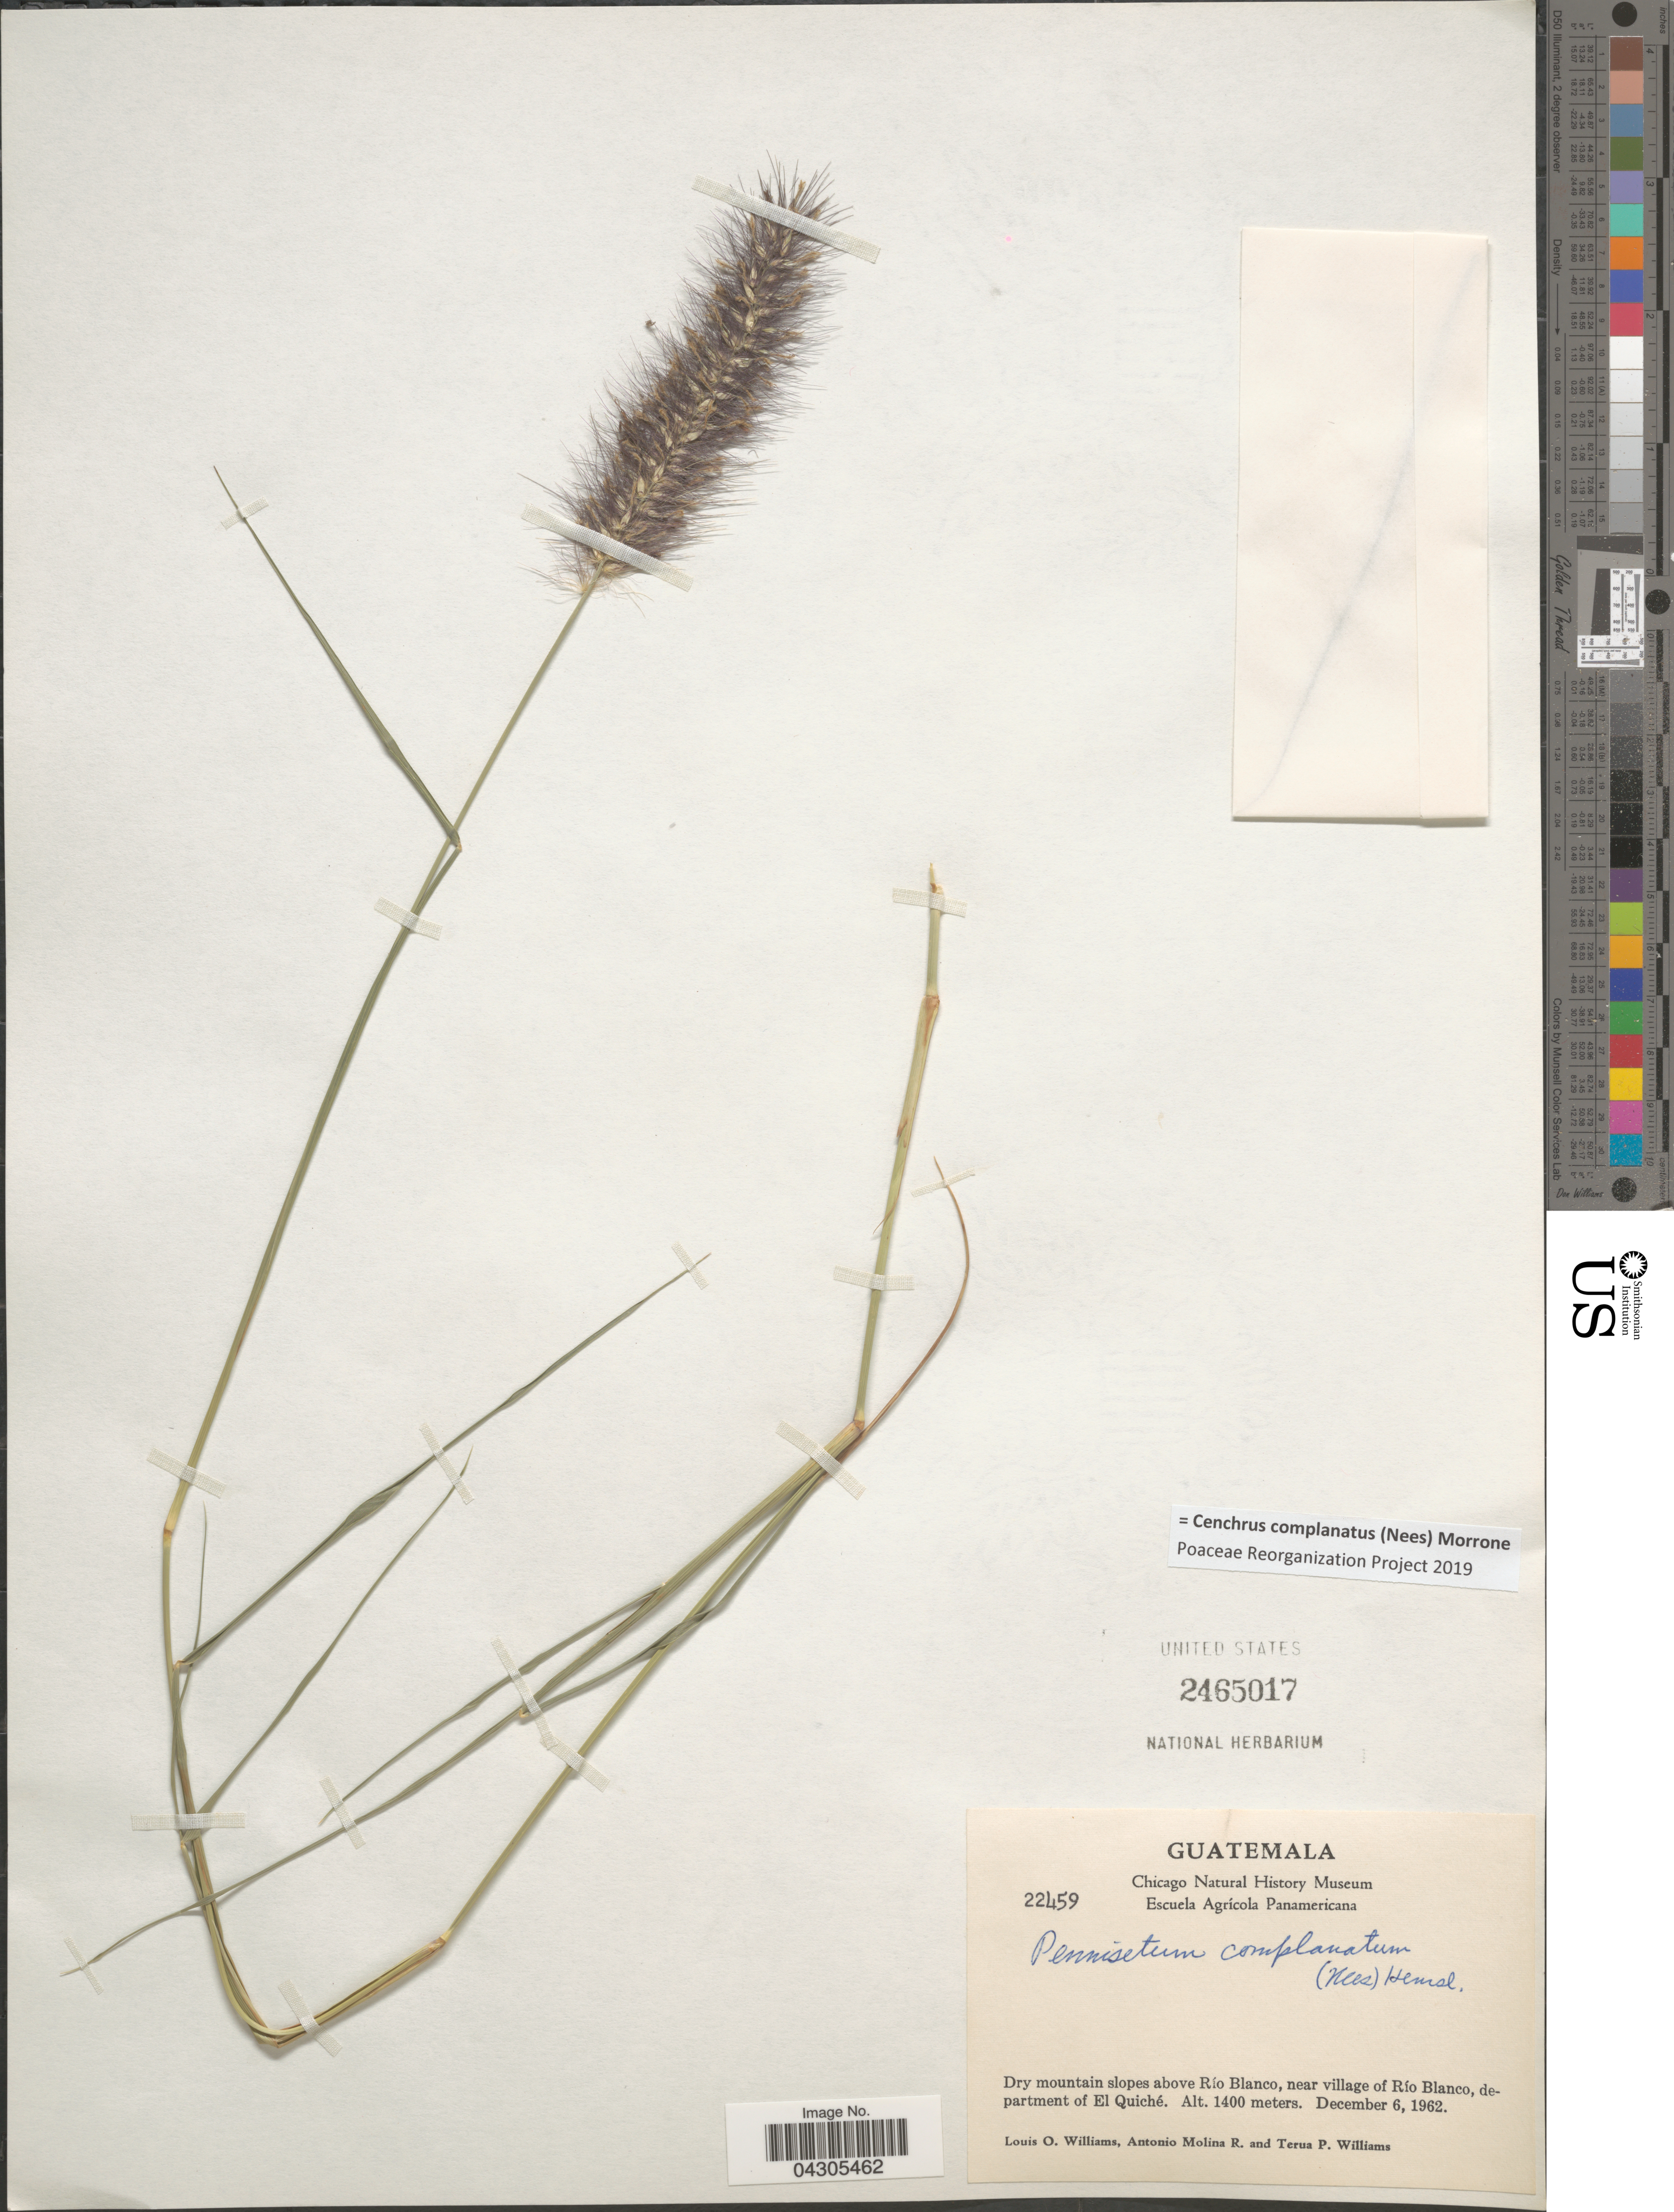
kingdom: Plantae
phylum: Tracheophyta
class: Liliopsida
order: Poales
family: Poaceae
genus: Cenchrus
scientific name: Cenchrus complanatus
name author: (Nees) Morrone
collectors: L. O. Williams, A. Molina R. & T. Williams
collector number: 22459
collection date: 1962-12-06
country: Guatemala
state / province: El Quiche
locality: Dry mountain slopes above Río Blanco, near village of Río Blanco, department of El Quiché.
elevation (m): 1400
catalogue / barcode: US 2465017